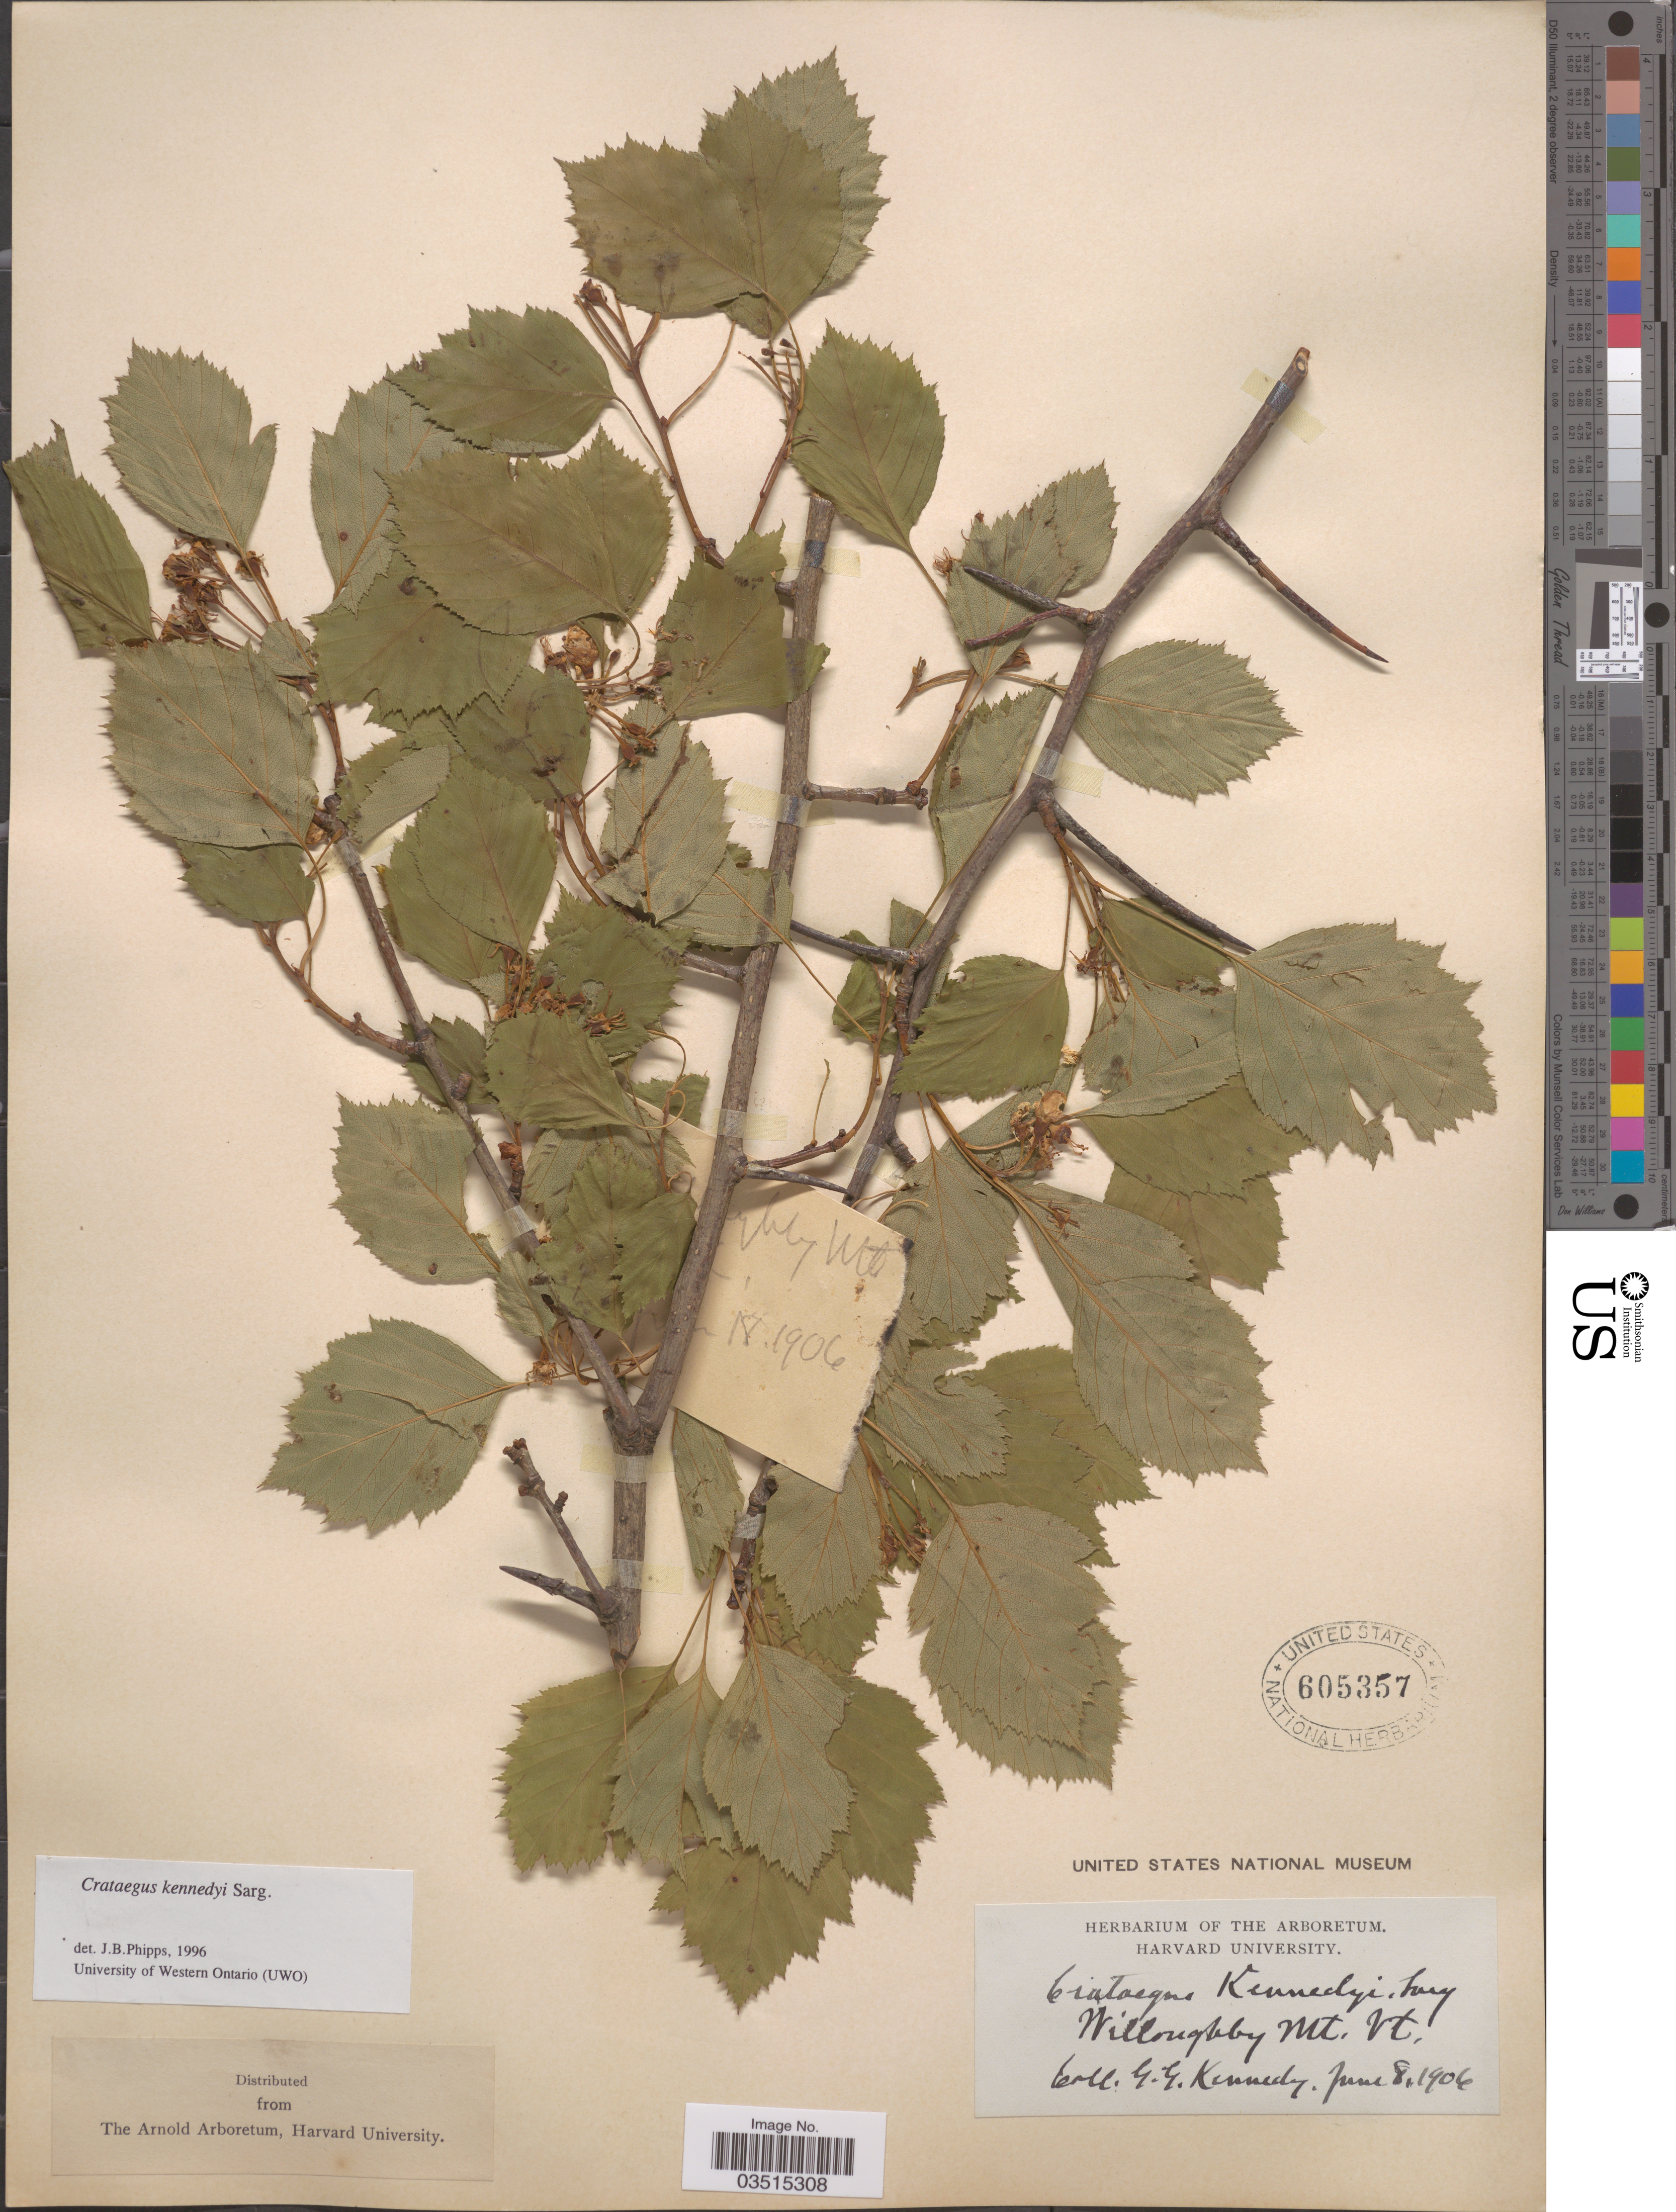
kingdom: Plantae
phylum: Tracheophyta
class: Magnoliopsida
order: Rosales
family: Rosaceae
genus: Crataegus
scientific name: Crataegus kennedyi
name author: Sarg.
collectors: G. Kennedy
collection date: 1906-06-08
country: United States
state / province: Vermont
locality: Willoughby Mt.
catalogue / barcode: US 605357